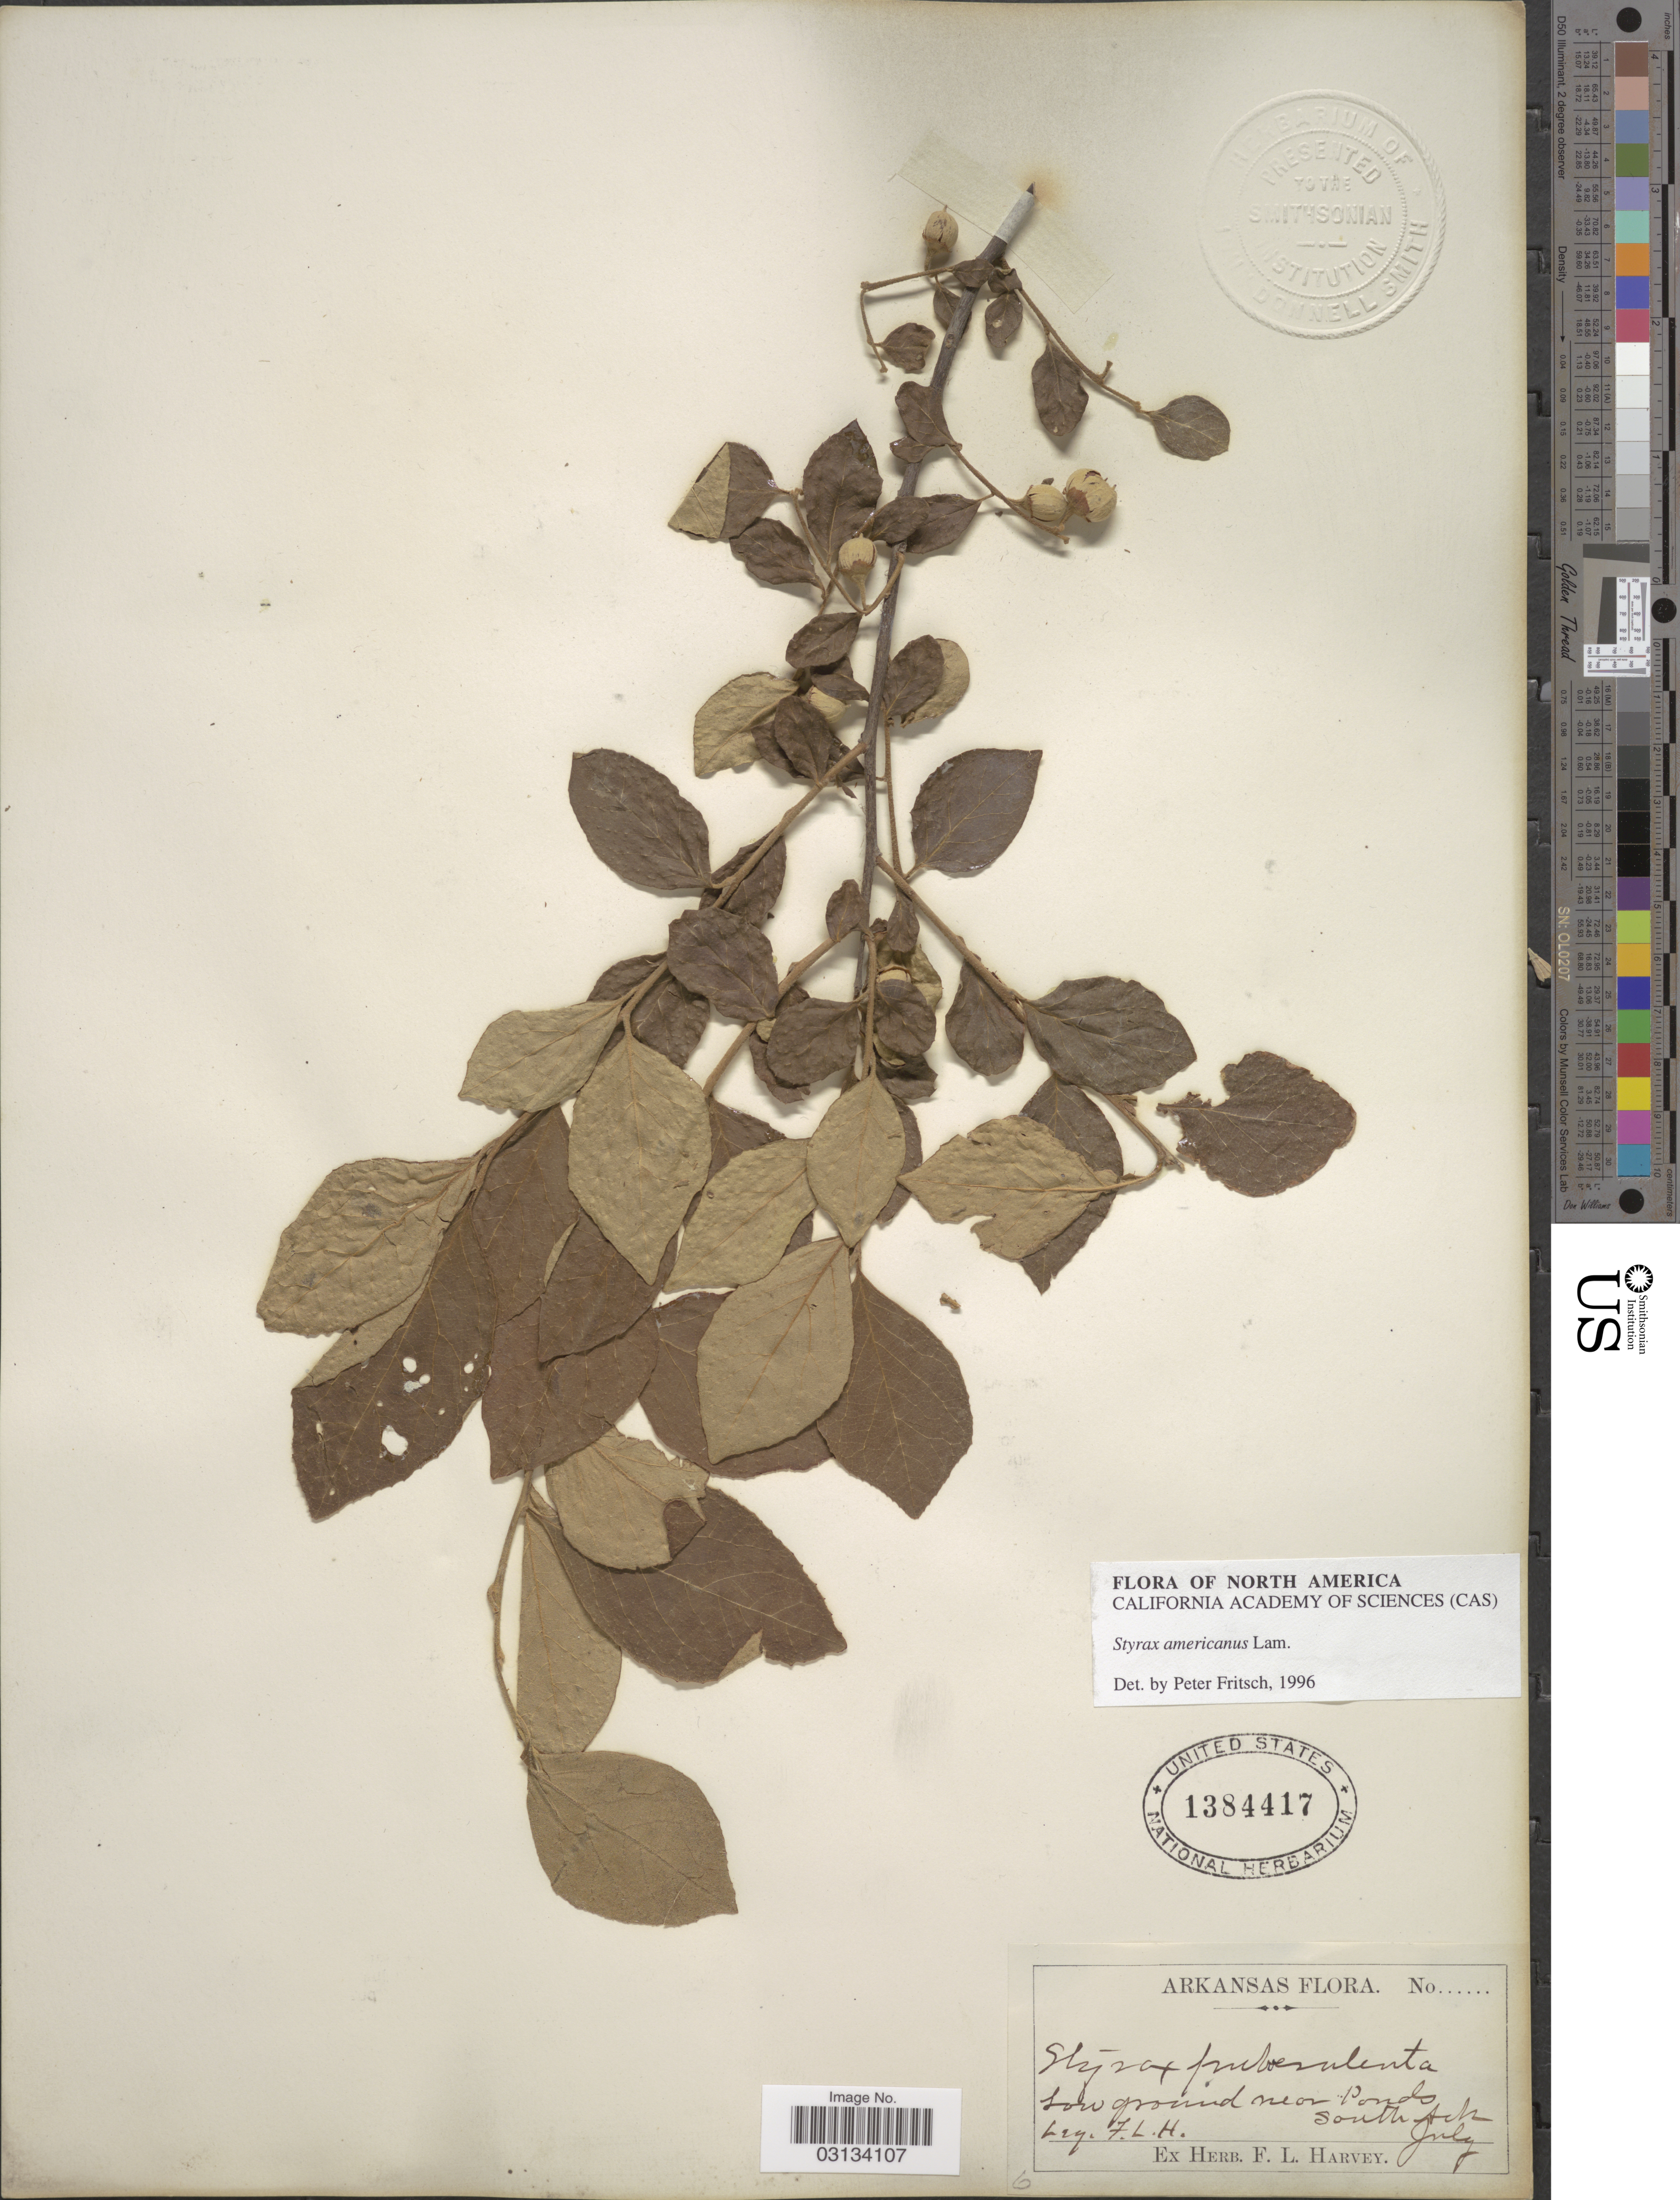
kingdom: Plantae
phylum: Tracheophyta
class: Magnoliopsida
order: Ericales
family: Styracaceae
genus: Styrax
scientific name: Styrax americanus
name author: Lam.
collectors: ex herb. F. L. Harvey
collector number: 6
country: United States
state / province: Arkansas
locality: Near Ponds South Ark.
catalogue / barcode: US 1384417